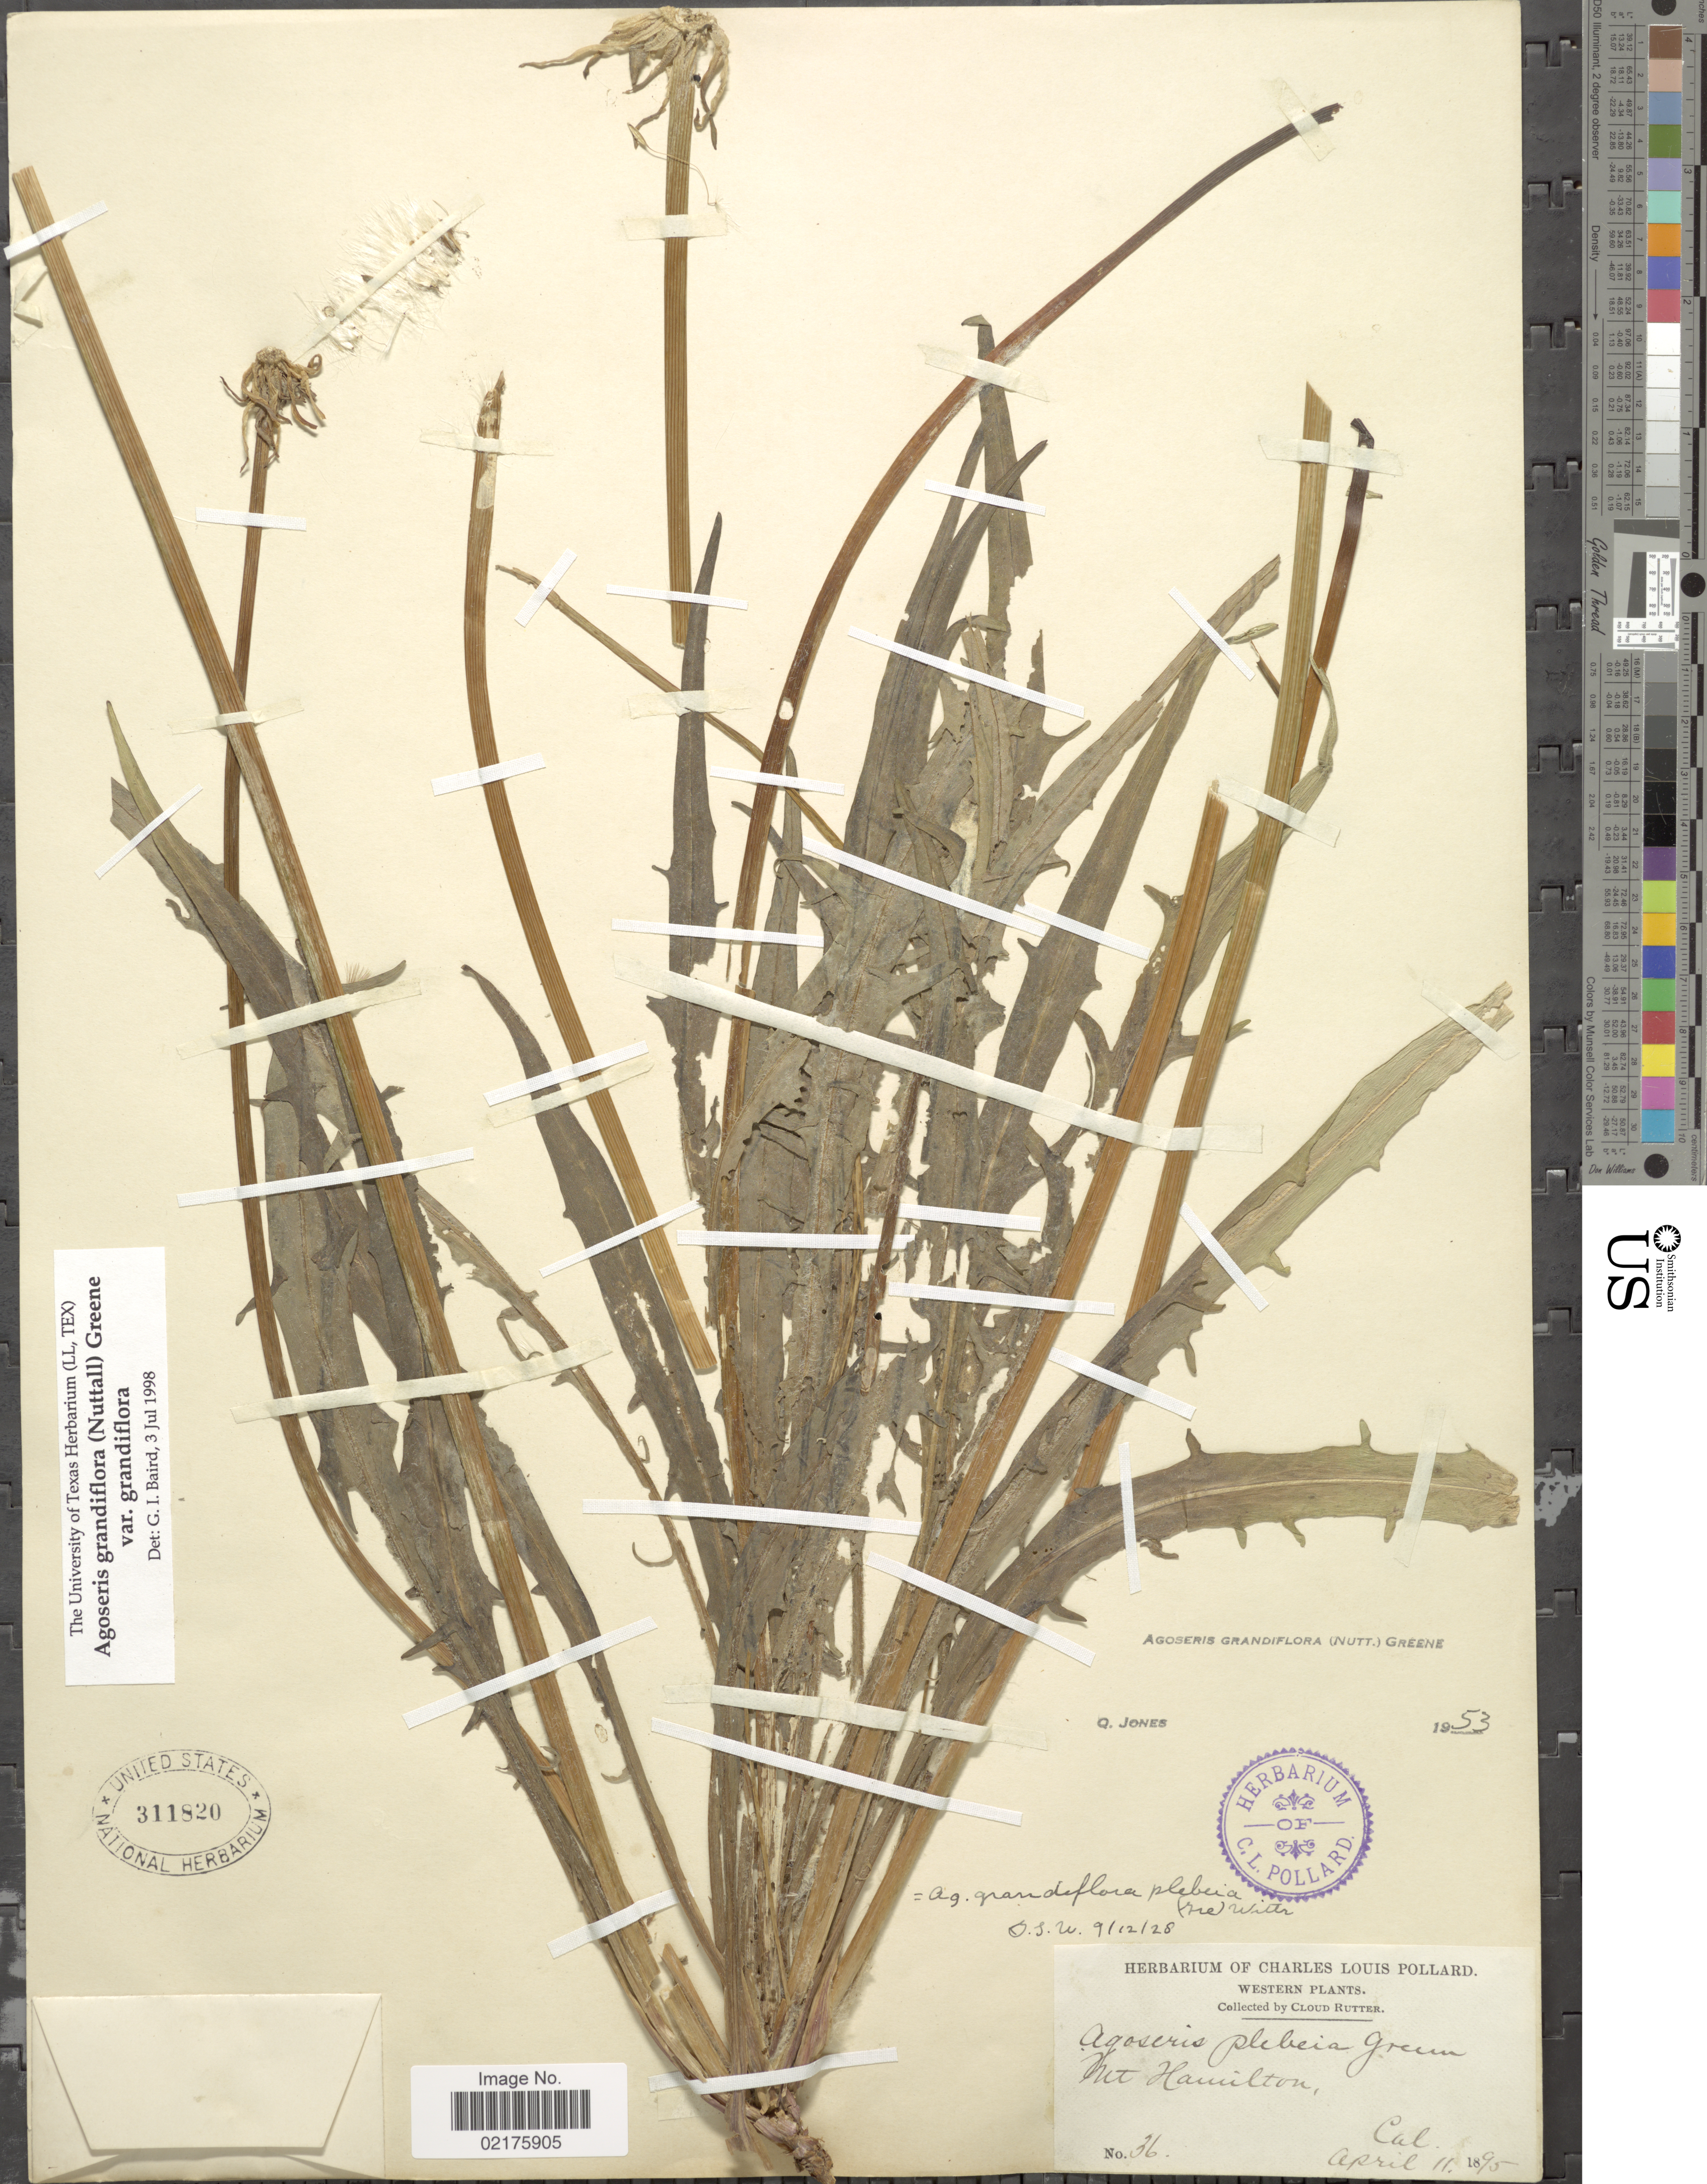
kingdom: Plantae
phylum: Tracheophyta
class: Magnoliopsida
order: Asterales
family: Asteraceae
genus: Agoseris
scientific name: Agoseris grandiflora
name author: (Nutt.) Greene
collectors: C. Rutter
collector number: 36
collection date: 1895-04-11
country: United States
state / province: California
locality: Western Plants, Mt. Hamilton, Cal.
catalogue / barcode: US 311820